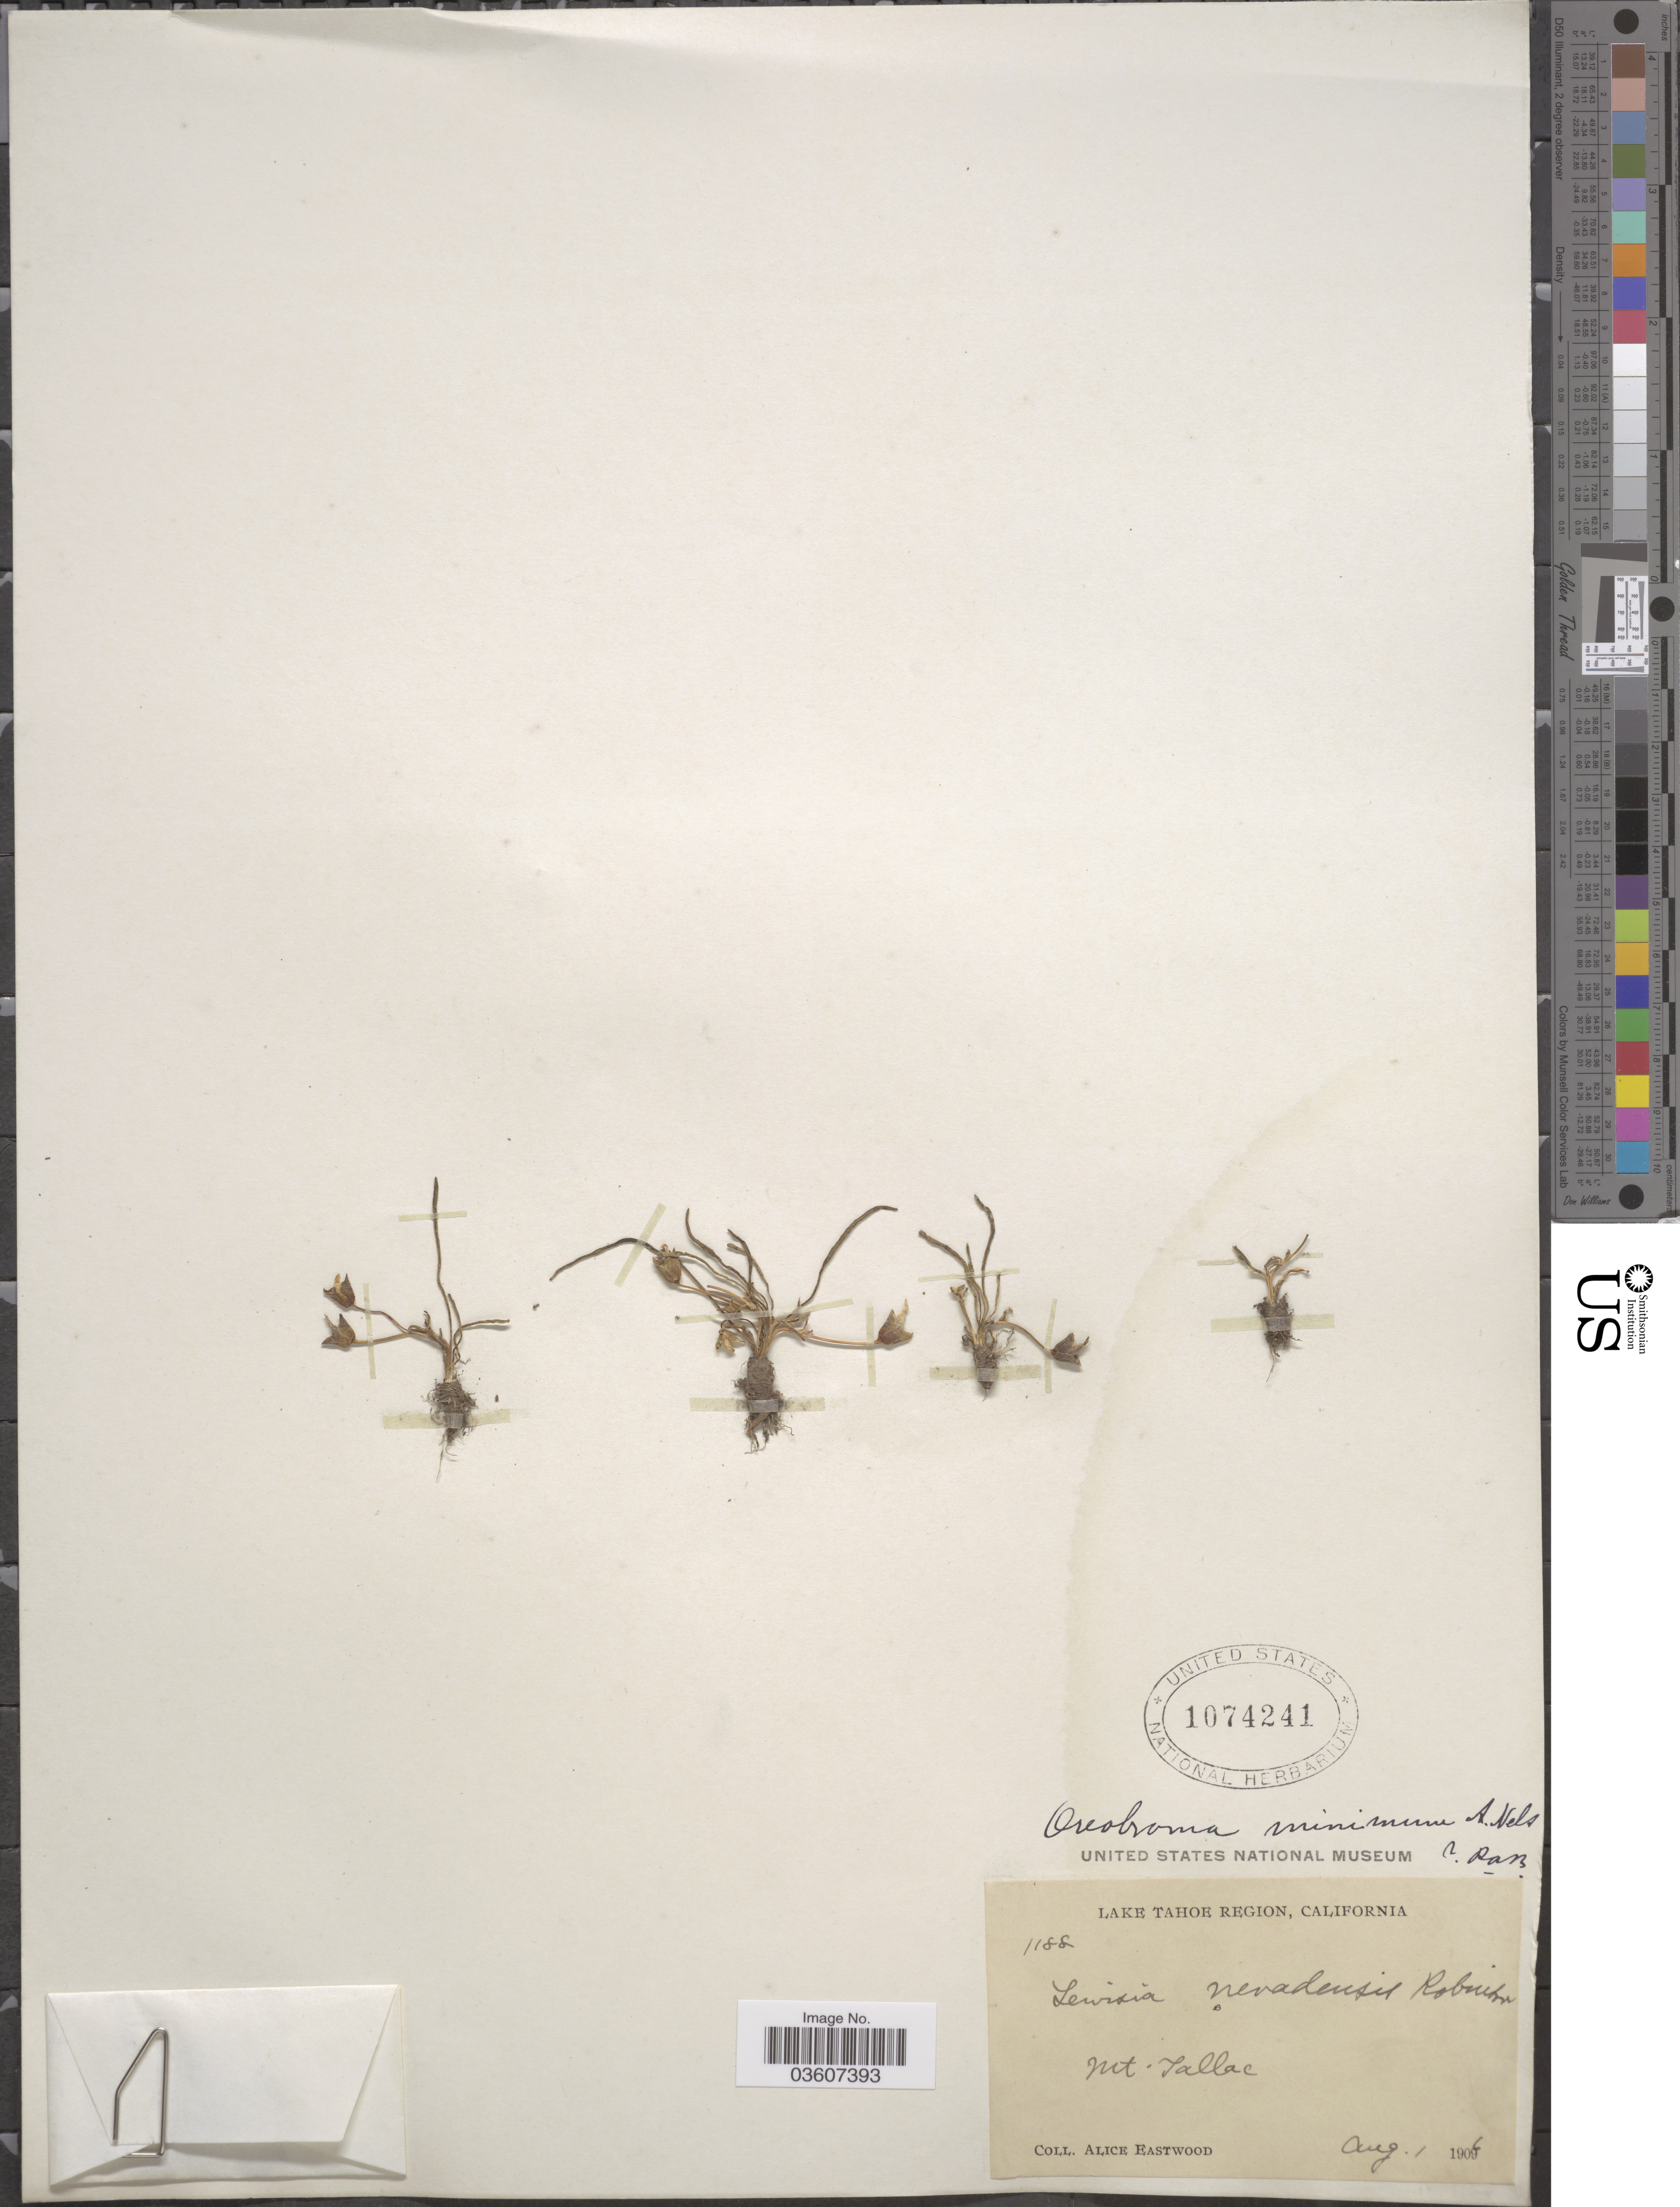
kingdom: Plantae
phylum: Tracheophyta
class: Magnoliopsida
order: Caryophyllales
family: Montiaceae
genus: Lewisia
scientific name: Lewisia nevadensis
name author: (A. Gray) B.L. Rob.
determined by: Strong, Mark T., (BOT), Smithsonian Institution - National Museum of Natural History (UNITED STATES)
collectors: A. Eastwood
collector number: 1188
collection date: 1906-08-01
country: United States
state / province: California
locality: Lake Tahoe Region, Mt. Tallac.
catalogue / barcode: US 1074241